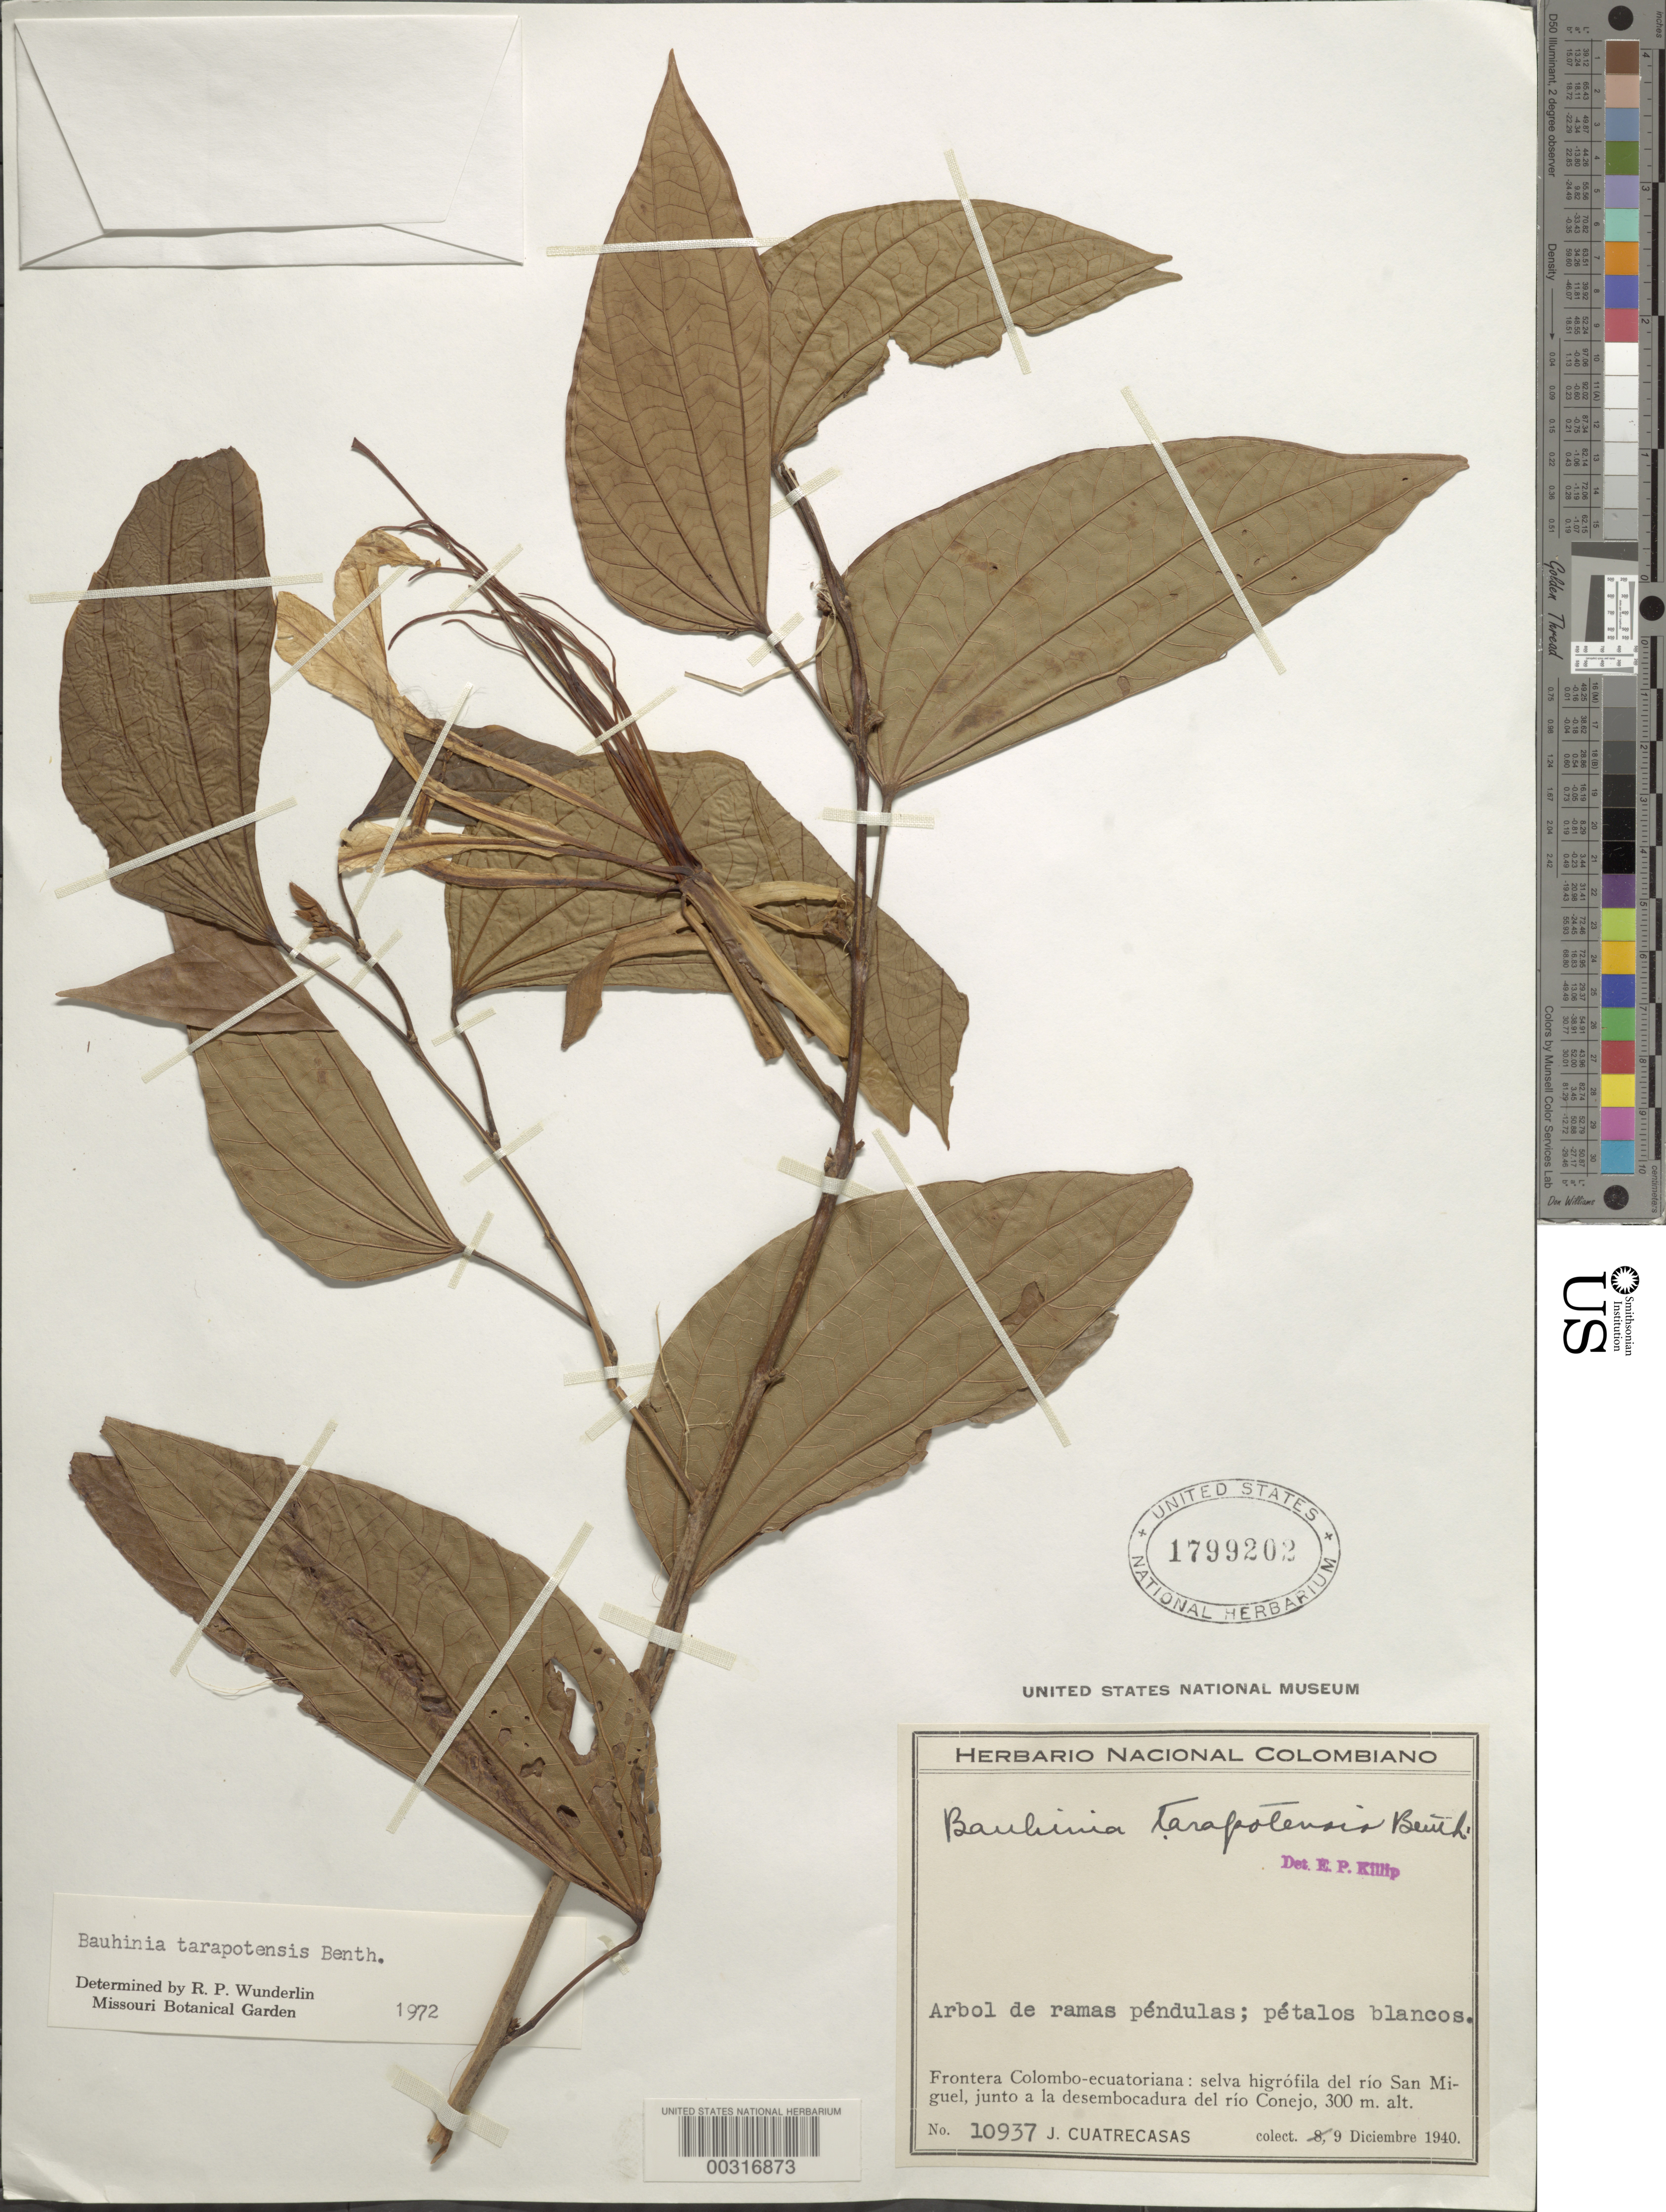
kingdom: Plantae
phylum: Tracheophyta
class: Magnoliopsida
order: Fabales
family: Fabaceae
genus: Bauhinia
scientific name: Bauhinia tarapotensis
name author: Benth.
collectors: J. Cuatrecasas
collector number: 10937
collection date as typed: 09 Dec 1940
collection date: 1940-12-09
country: Colombia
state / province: Putumayo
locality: Colombia-Ecuadorian border; Rio Sal Miguel joins the outlet or estuary of Rio Conejo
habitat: Water loving forest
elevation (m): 300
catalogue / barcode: US 1799202